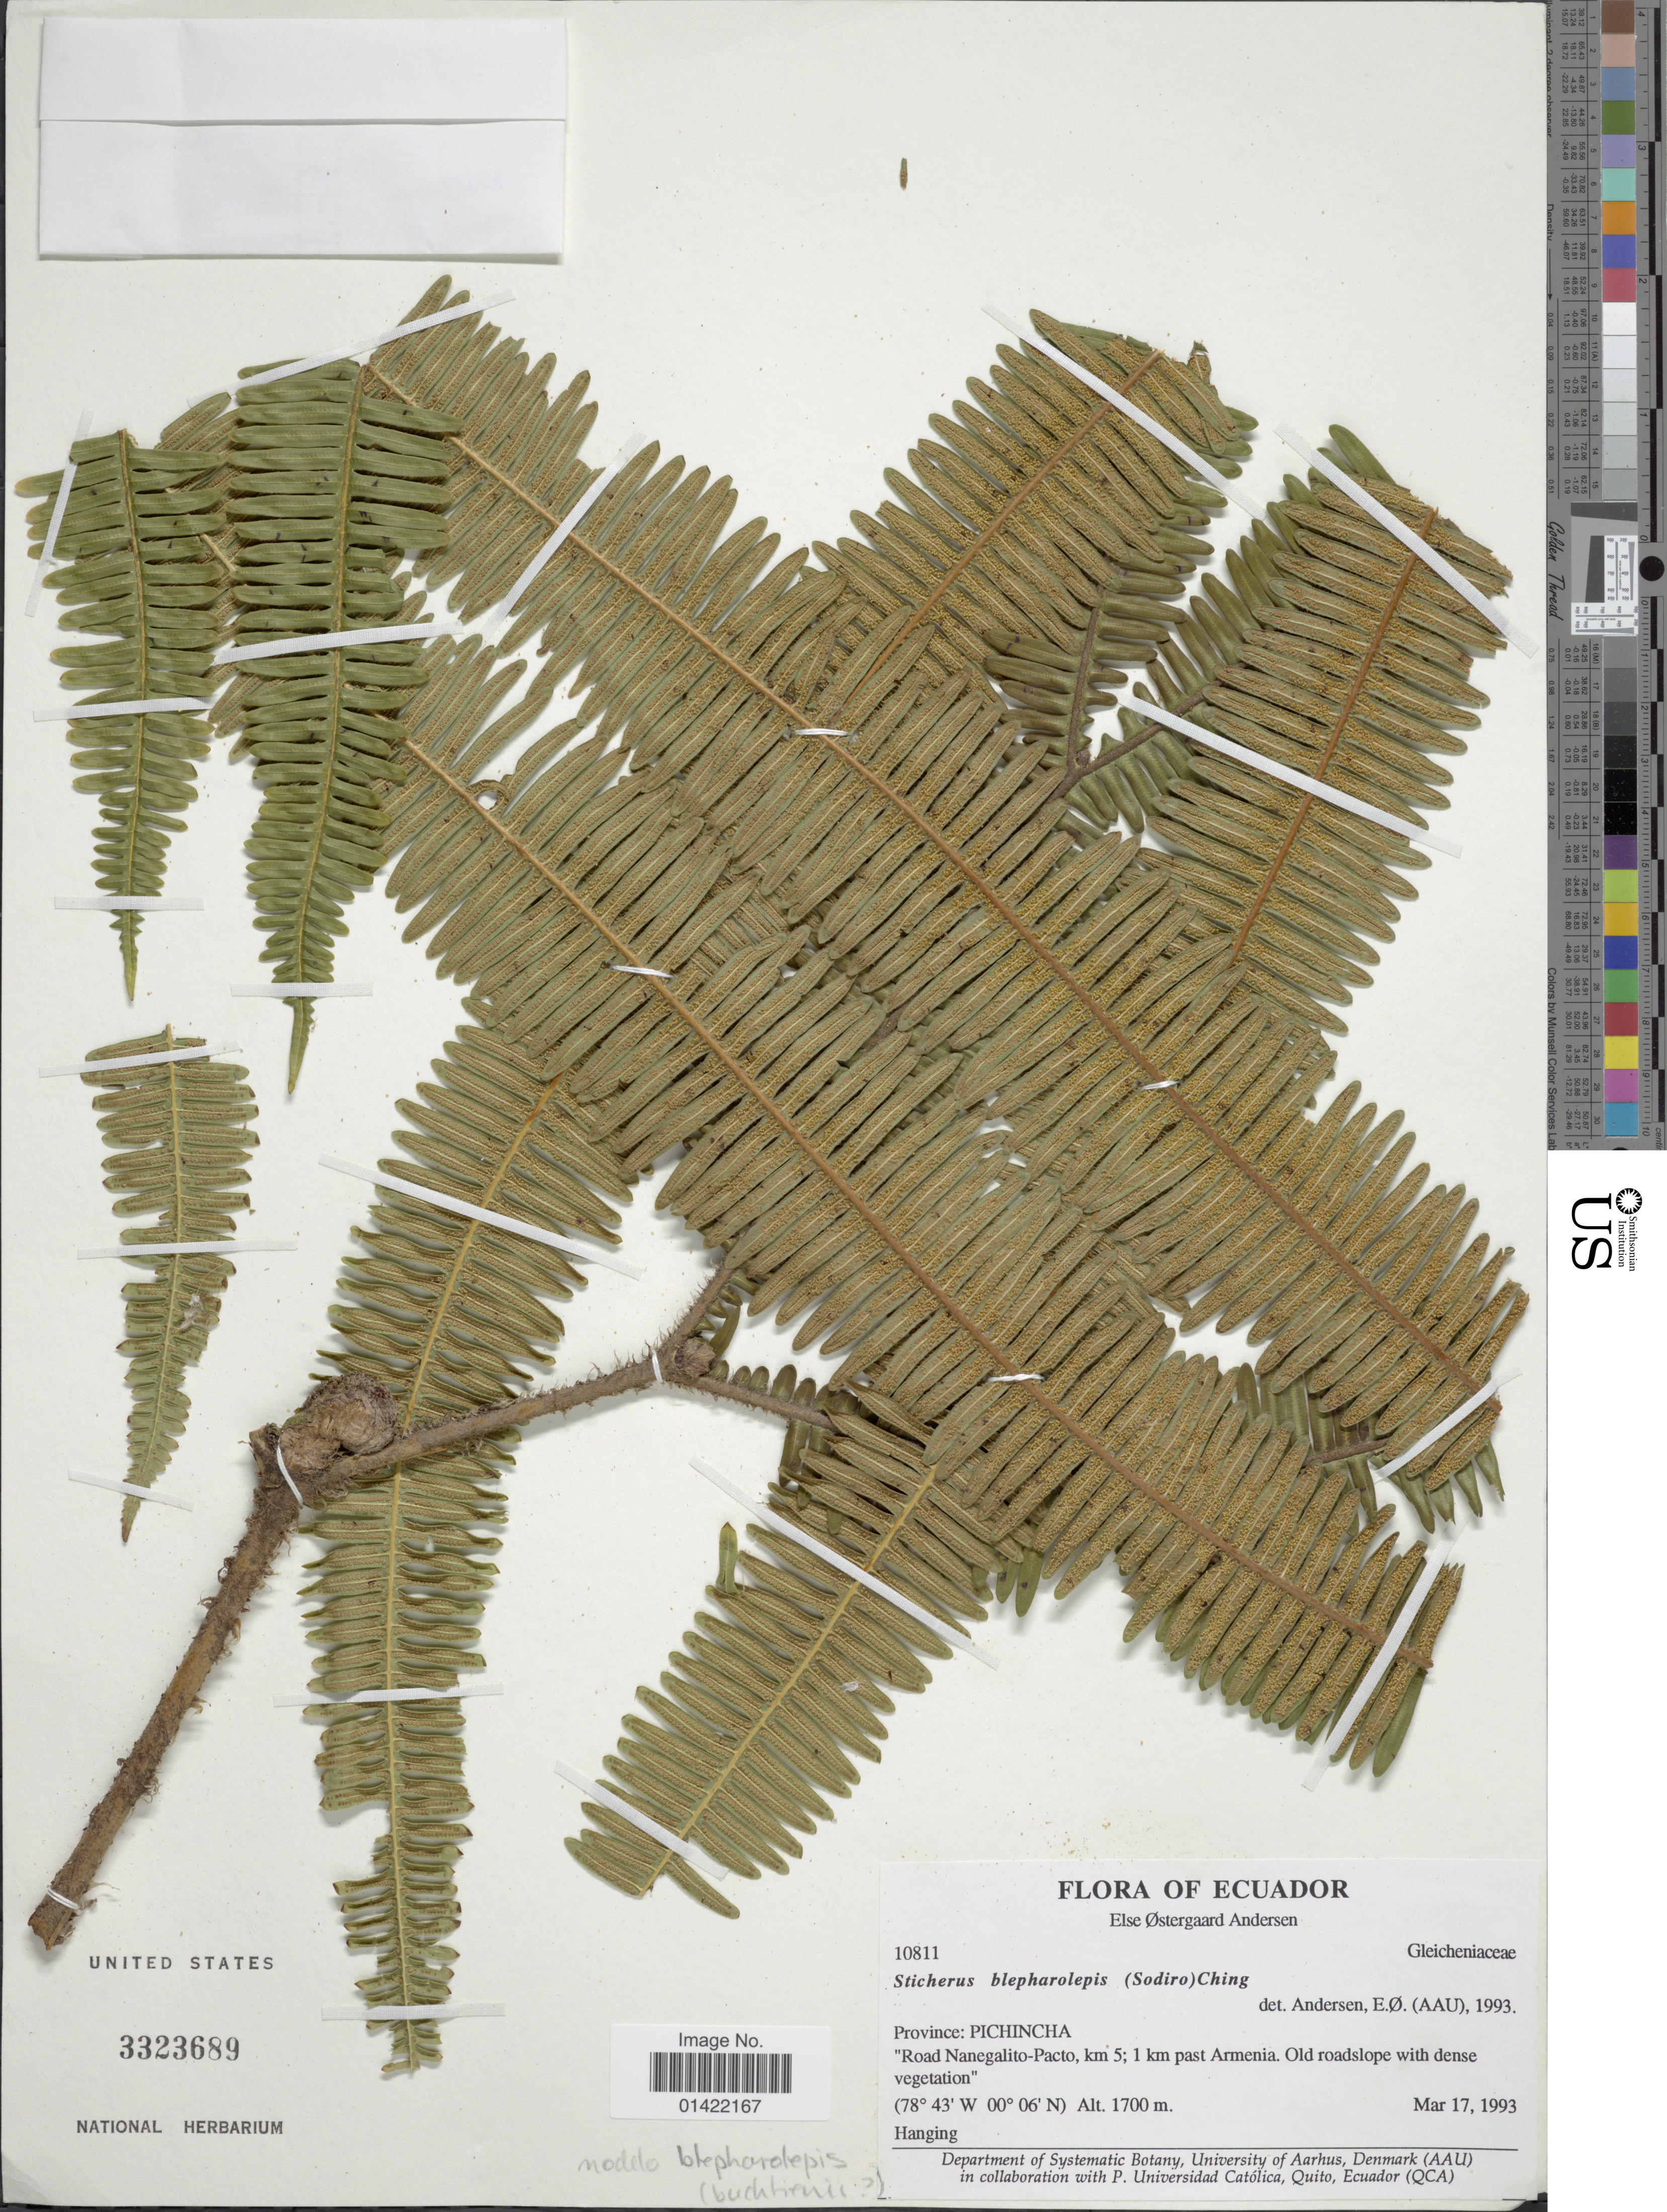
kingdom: Plantae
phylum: Tracheophyta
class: Polypodiopsida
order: Gleicheniales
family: Gleicheniaceae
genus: Sticherus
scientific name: Sticherus blepharolepis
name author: (Sodiro) Ching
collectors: E. Ø. Andersen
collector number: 10811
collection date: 1993-03-17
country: Ecuador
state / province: Pichincha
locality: Road Nanegalito-Pacto, km 5; 1 km past Armenia, Old road slope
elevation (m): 1700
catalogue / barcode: US 3323689